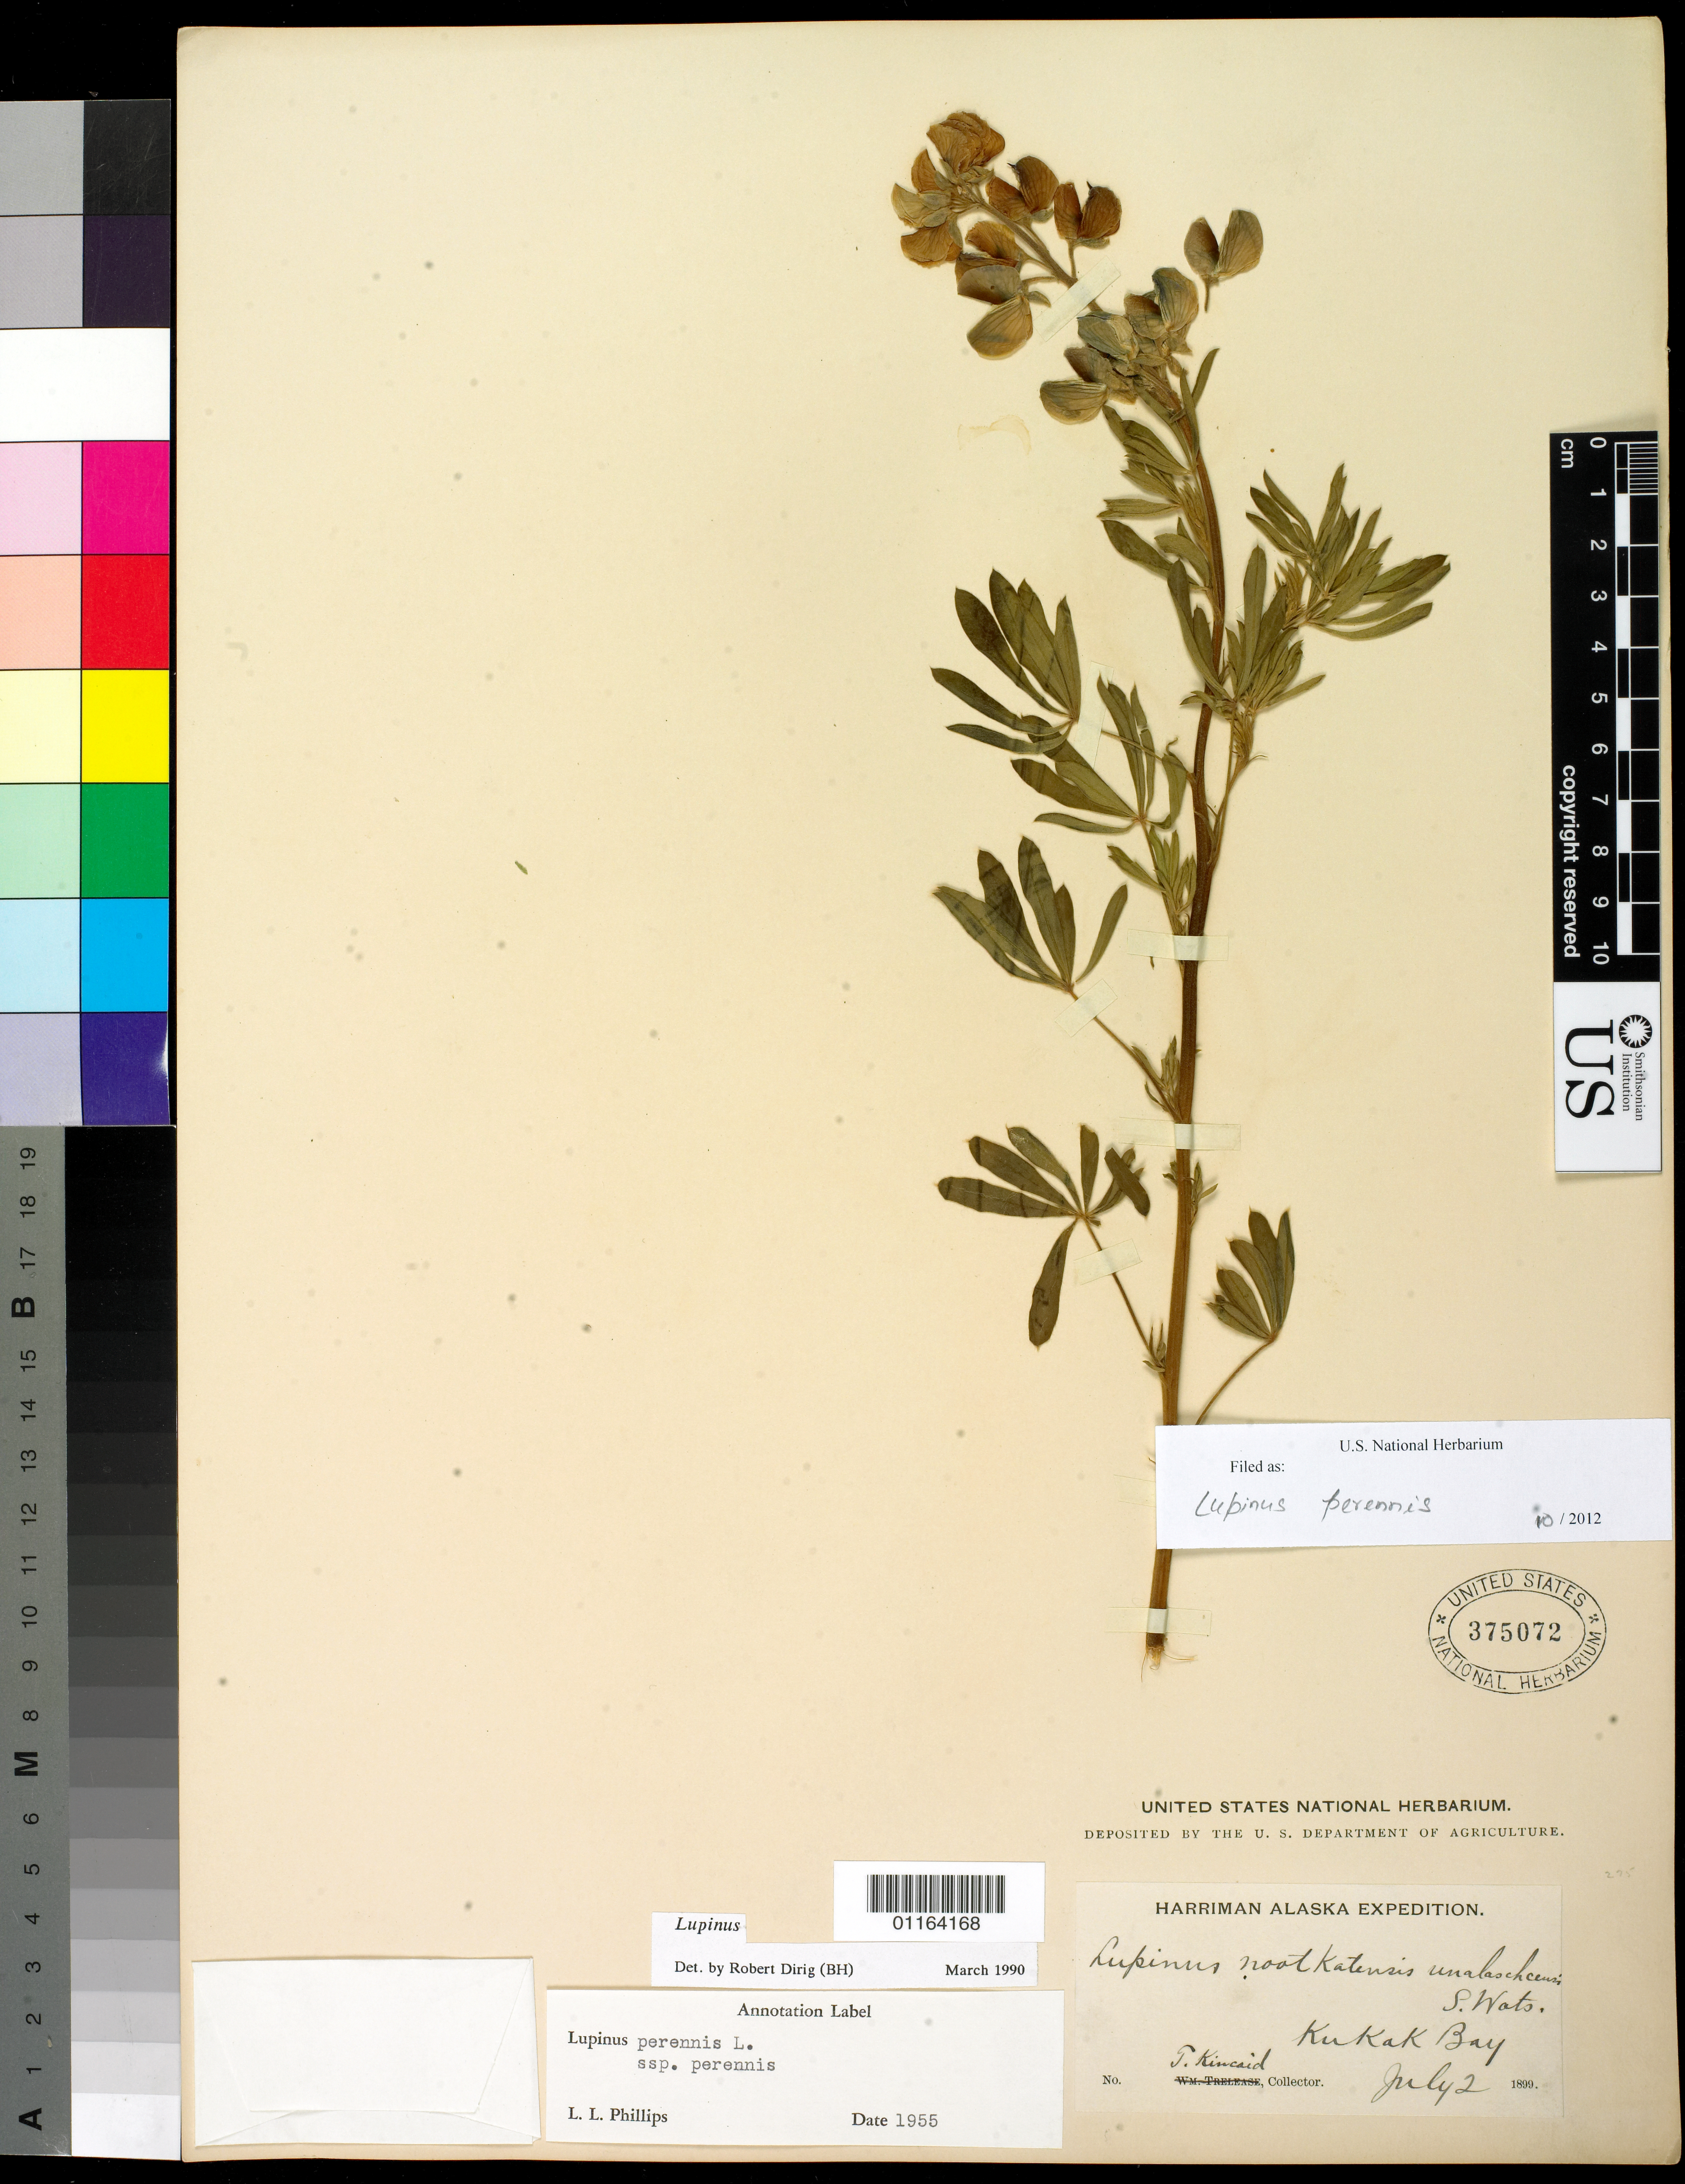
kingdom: Plantae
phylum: Tracheophyta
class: Magnoliopsida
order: Fabales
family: Fabaceae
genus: Lupinus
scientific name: Lupinus perennis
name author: L.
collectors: T. C. Kincaid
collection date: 1899-07-02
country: United States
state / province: Alaska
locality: Kukak Bay.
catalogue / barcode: US 375072